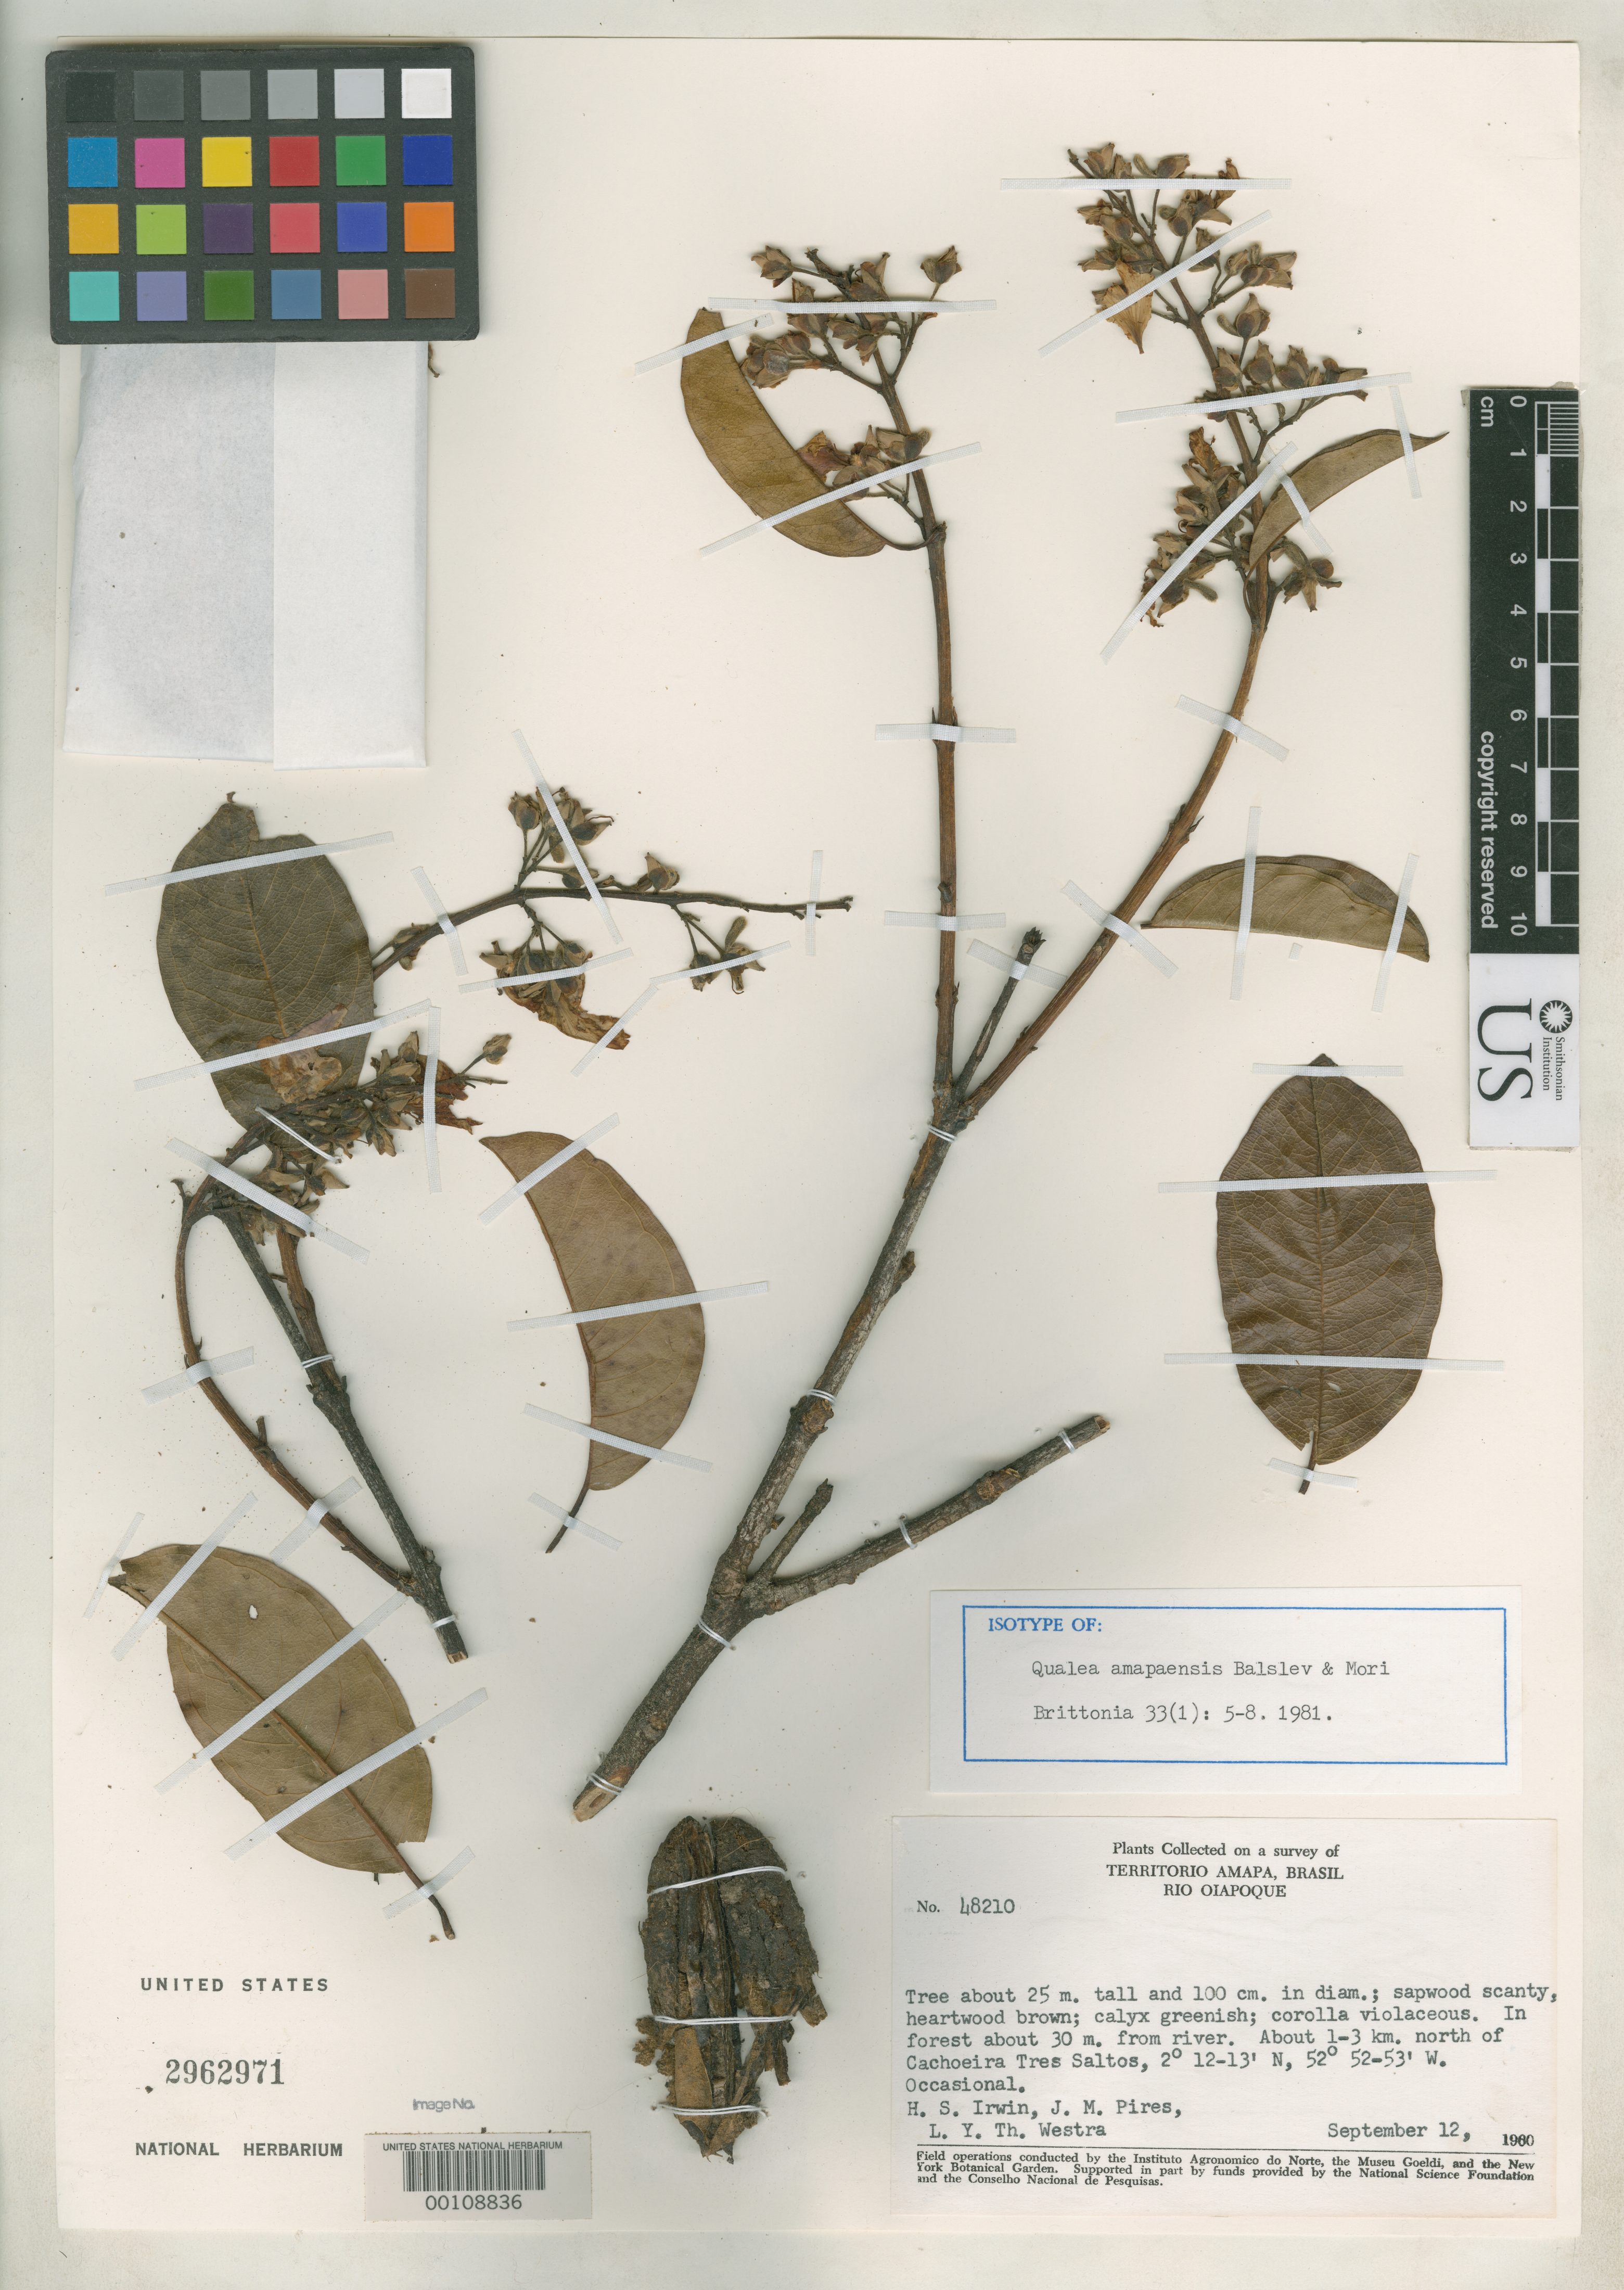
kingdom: Plantae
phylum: Tracheophyta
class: Magnoliopsida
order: Myrtales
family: Vochysiaceae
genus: Qualea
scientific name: Qualea amapaensis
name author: Balslev & S.A. Mori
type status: Isotype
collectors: H. Irwin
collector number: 48210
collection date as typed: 12 Sep 1960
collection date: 1960-09-12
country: Brazil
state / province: Amapá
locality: Amapa, Rio Oiapoque N of Cachoeira Tres Saltos.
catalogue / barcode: US 2962971